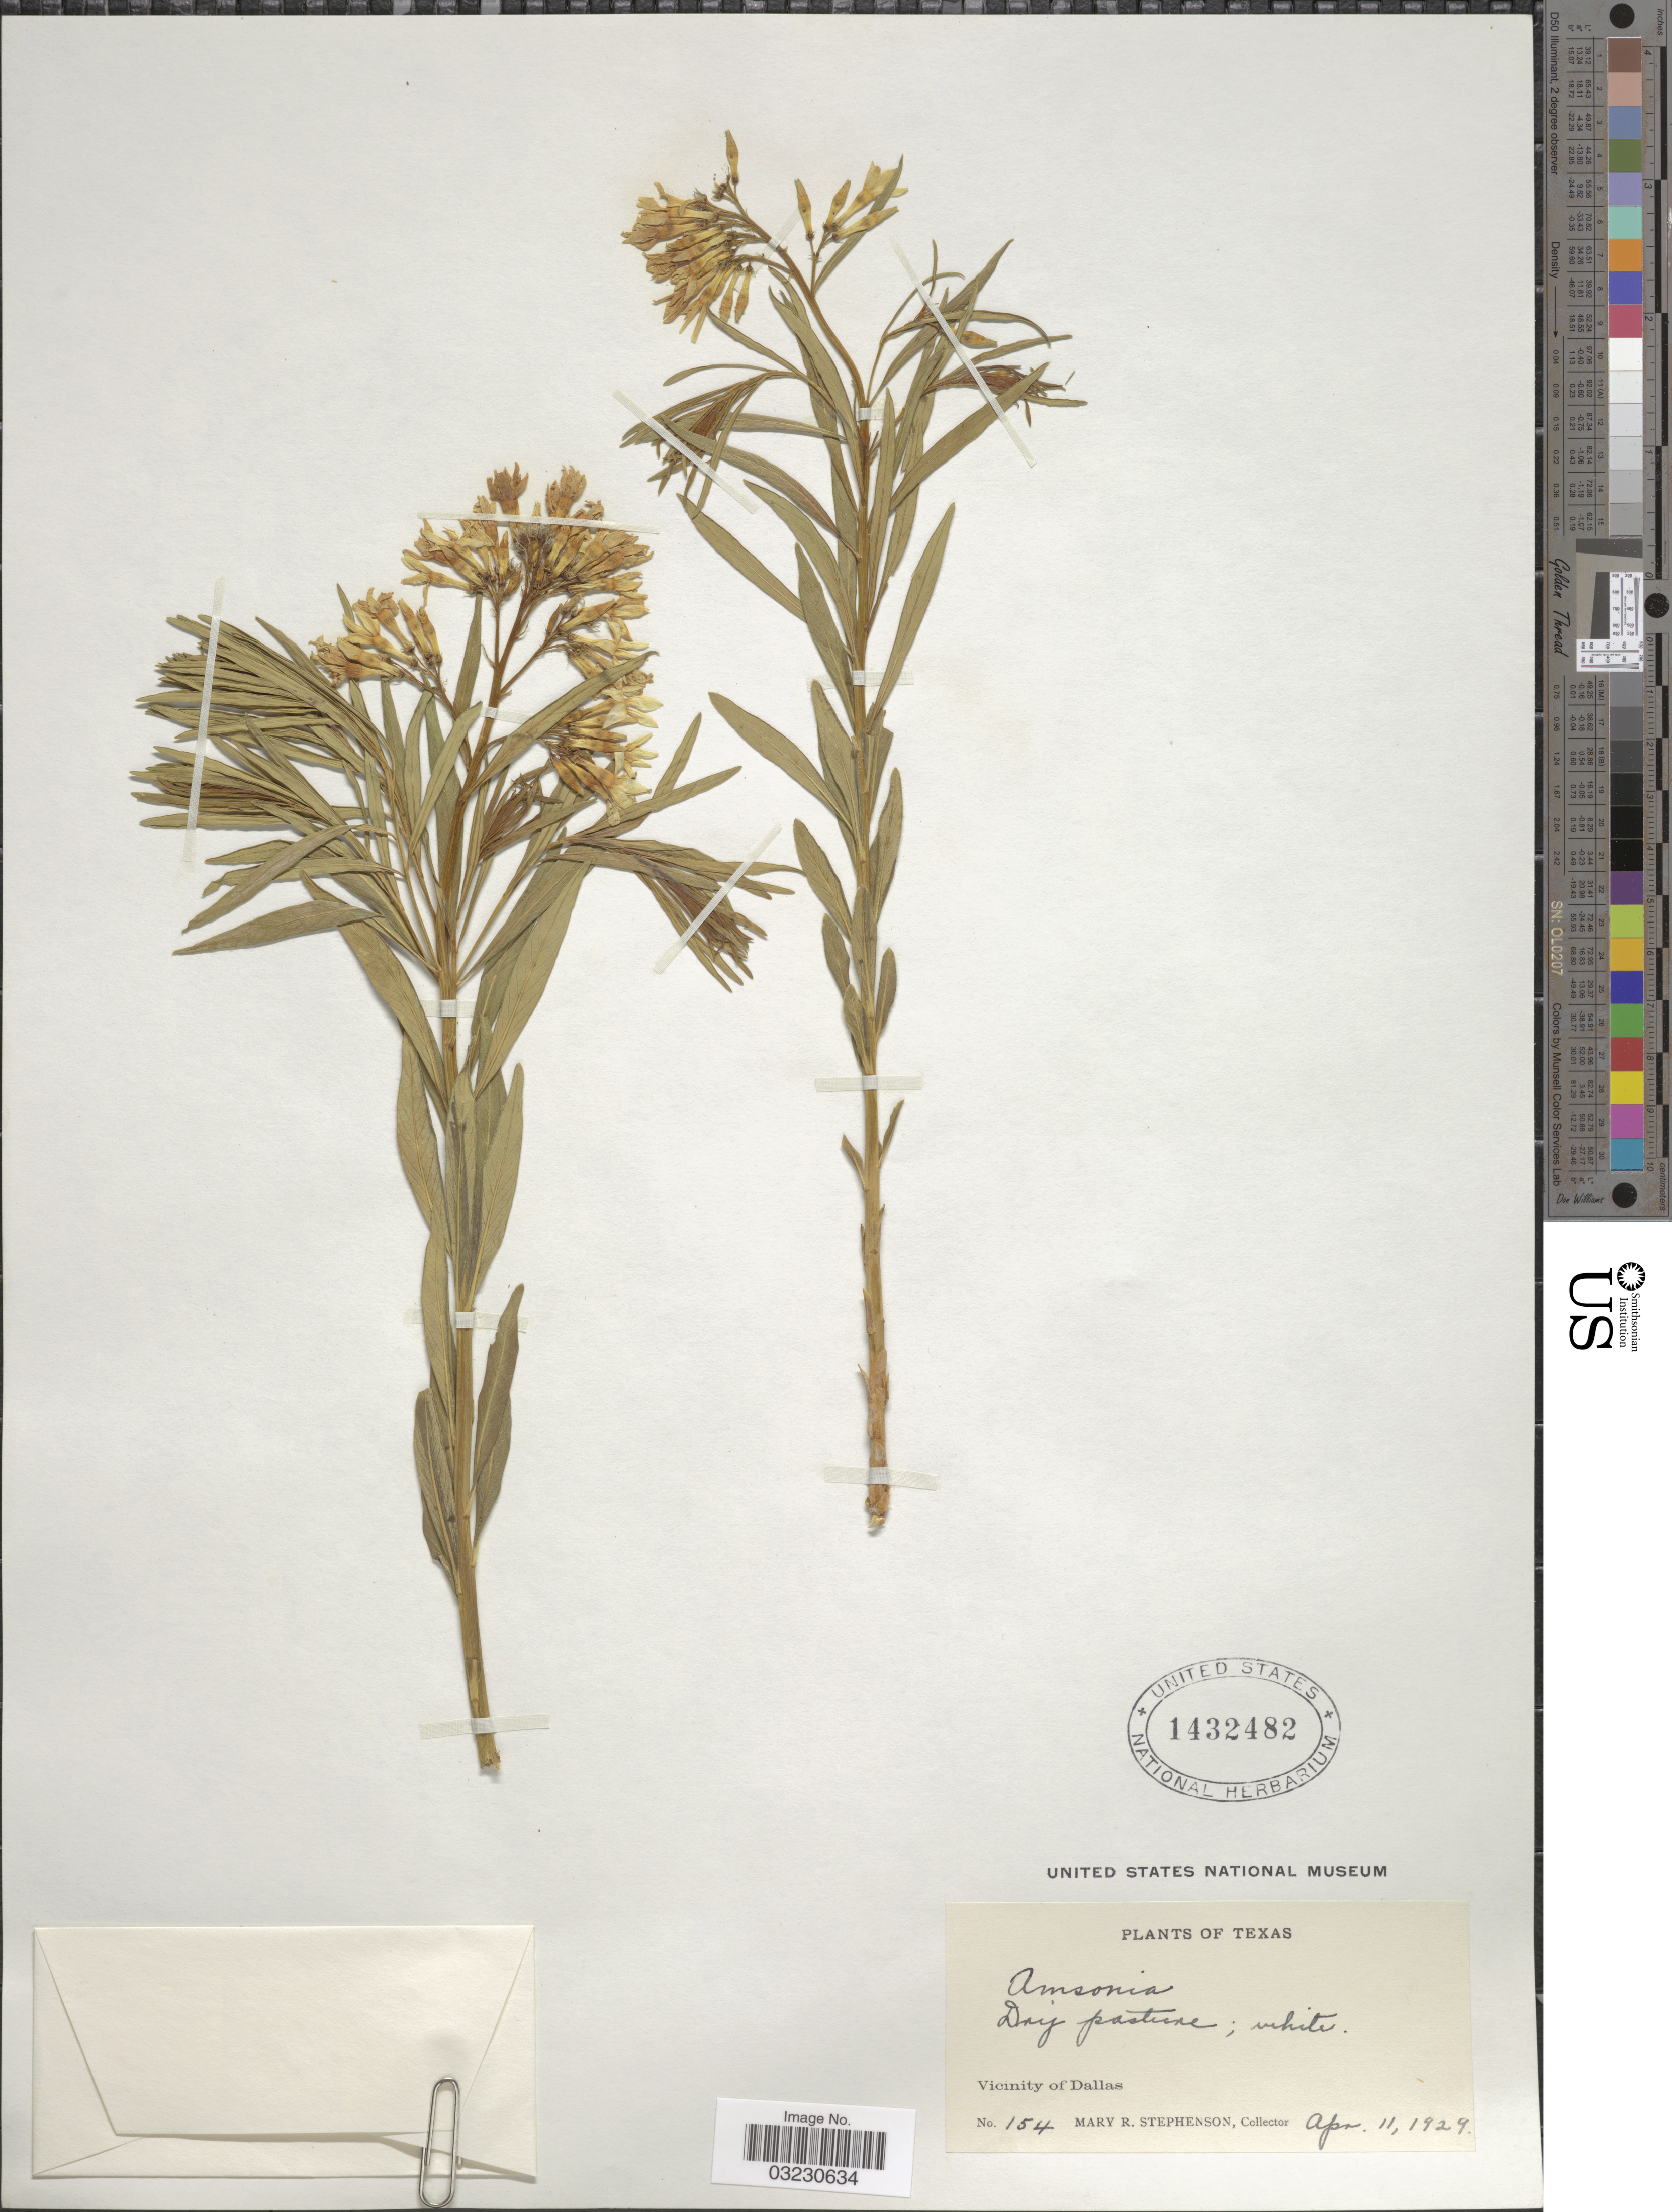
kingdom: Plantae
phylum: Tracheophyta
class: Magnoliopsida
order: Gentianales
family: Apocynaceae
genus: Amsonia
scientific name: Amsonia tenuifolia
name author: (Raf.) R.A. Harper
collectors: M. Stephenson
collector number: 154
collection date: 1929-04-11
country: United States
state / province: Texas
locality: Vicinity of Dallas.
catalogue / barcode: US 1432482